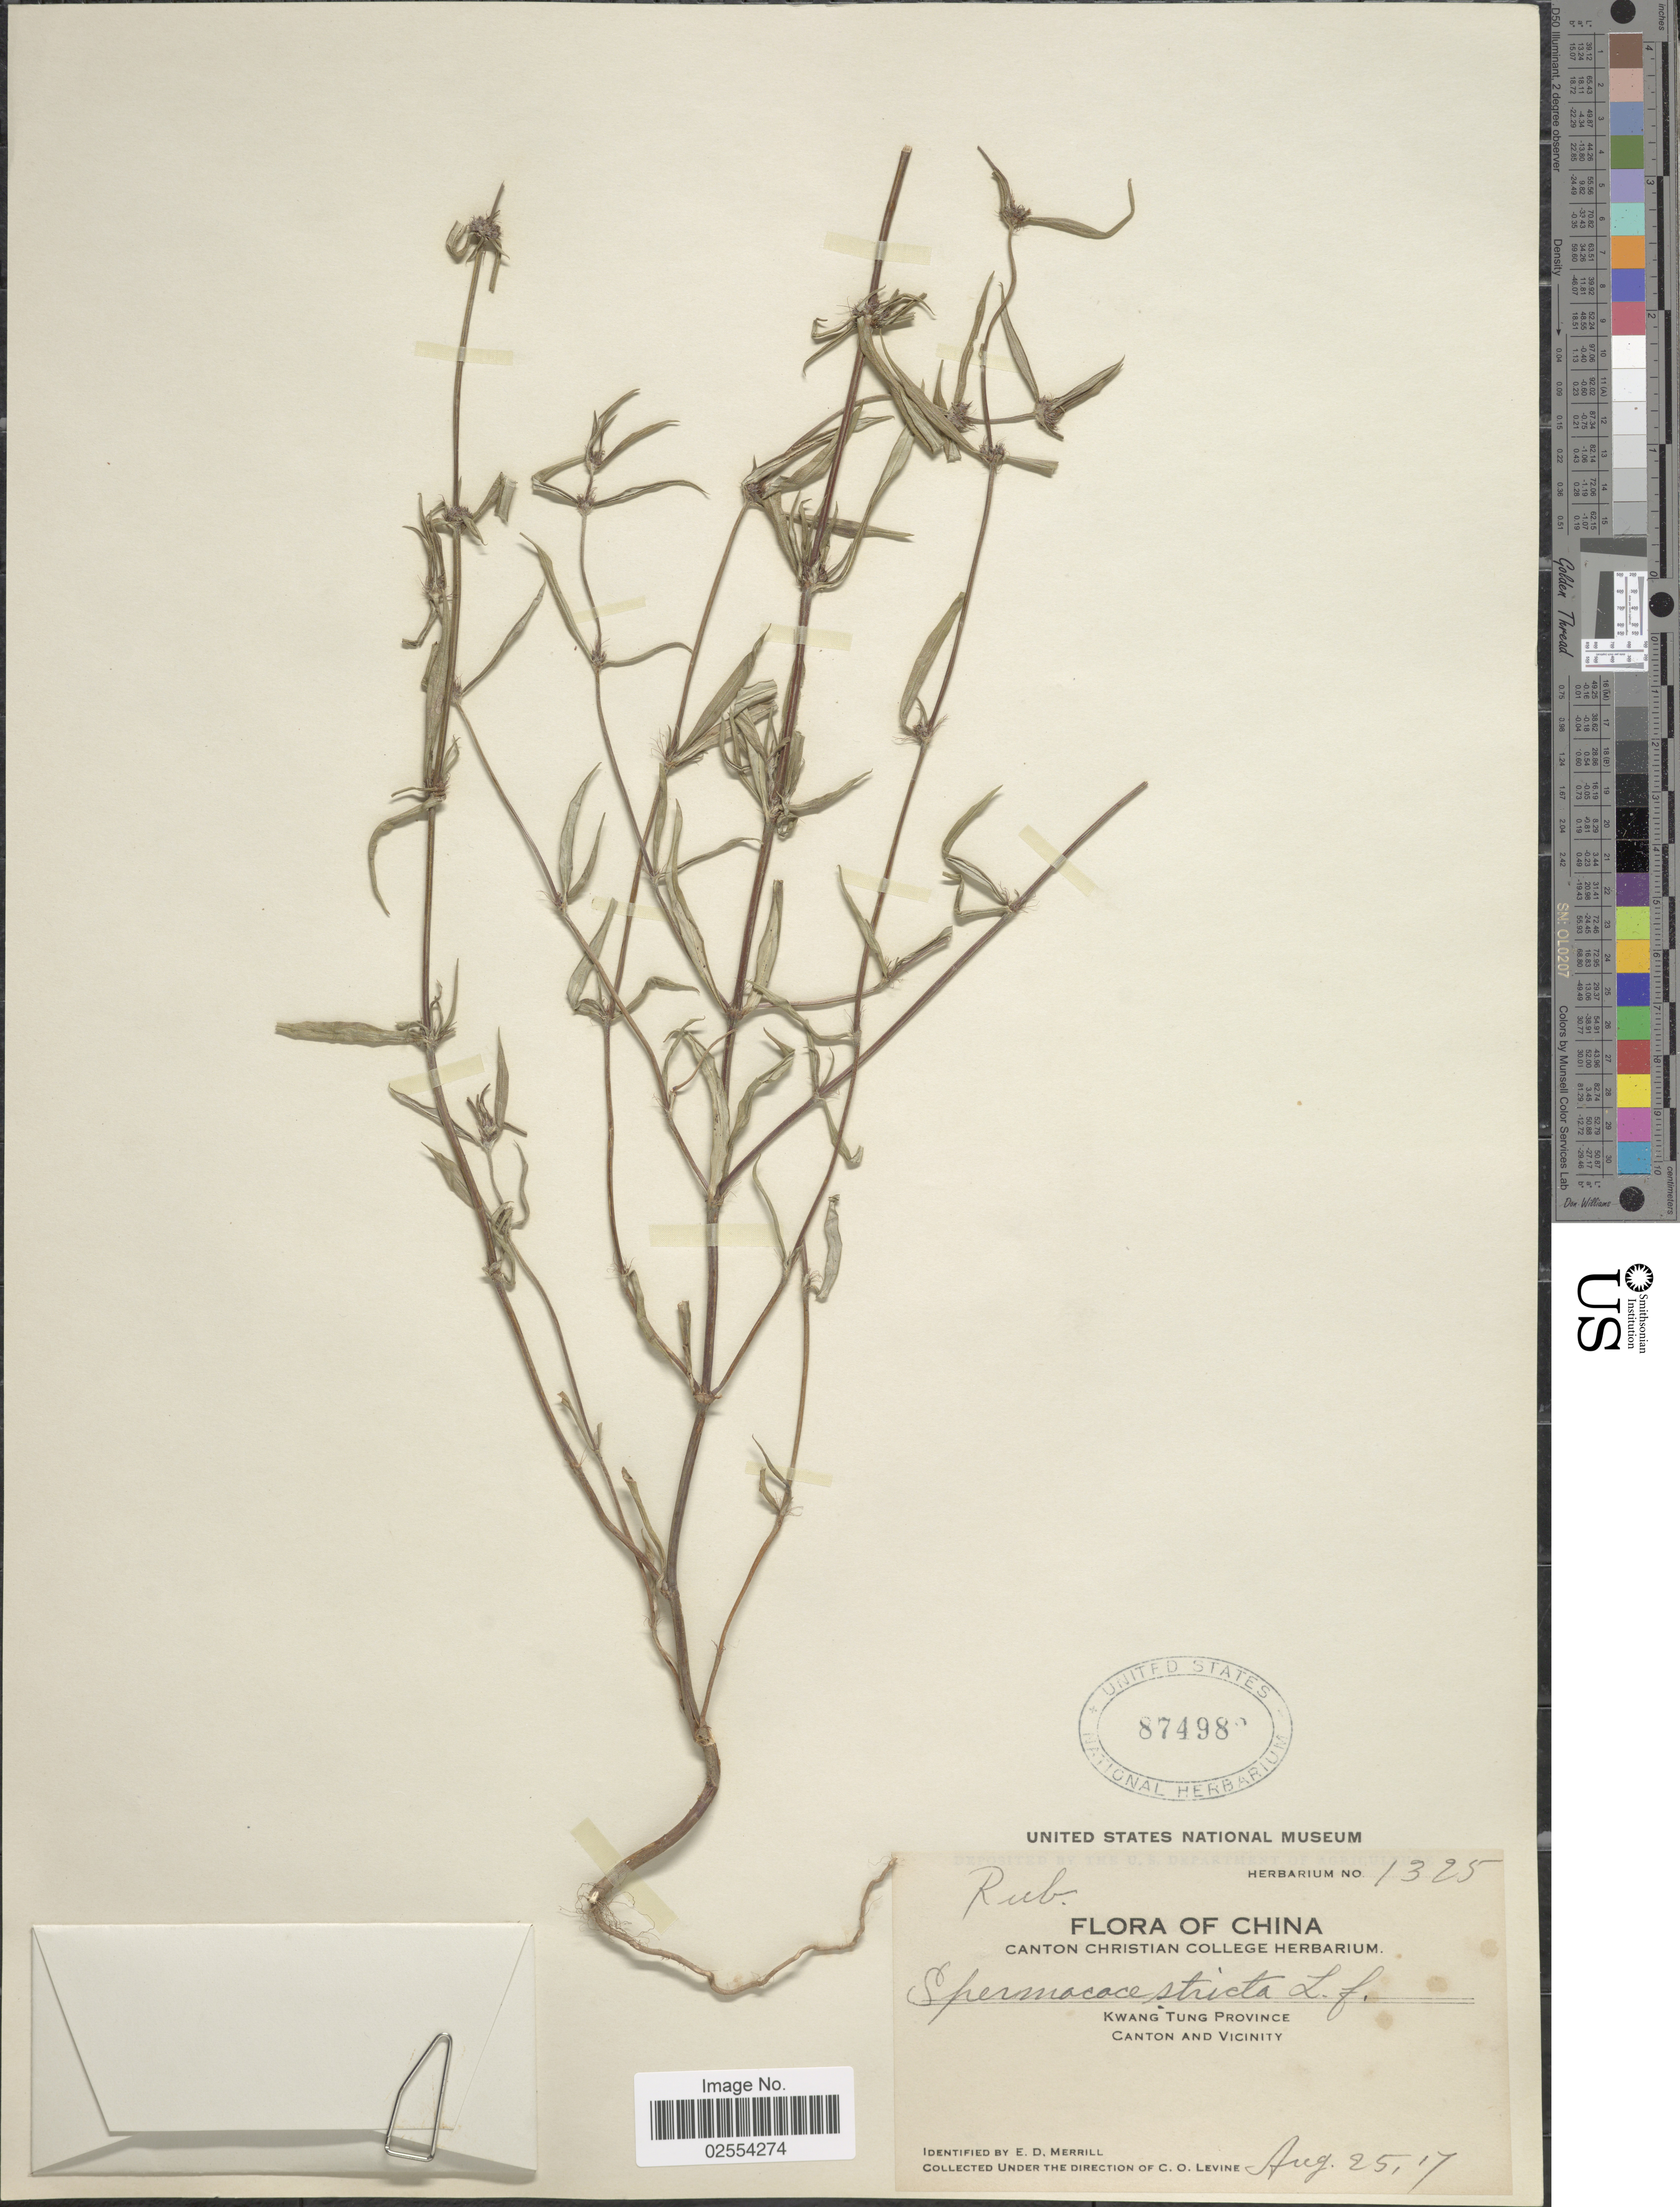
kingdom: Plantae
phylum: Tracheophyta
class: Magnoliopsida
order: Gentianales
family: Rubiaceae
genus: Spermacoce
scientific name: Spermacoce stricta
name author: L. f.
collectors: C. O. Levine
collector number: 1325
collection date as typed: Transcribed d/m/y: 25/8/17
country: China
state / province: Guangdong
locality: Kwang Tung Province Canton and Vicinity